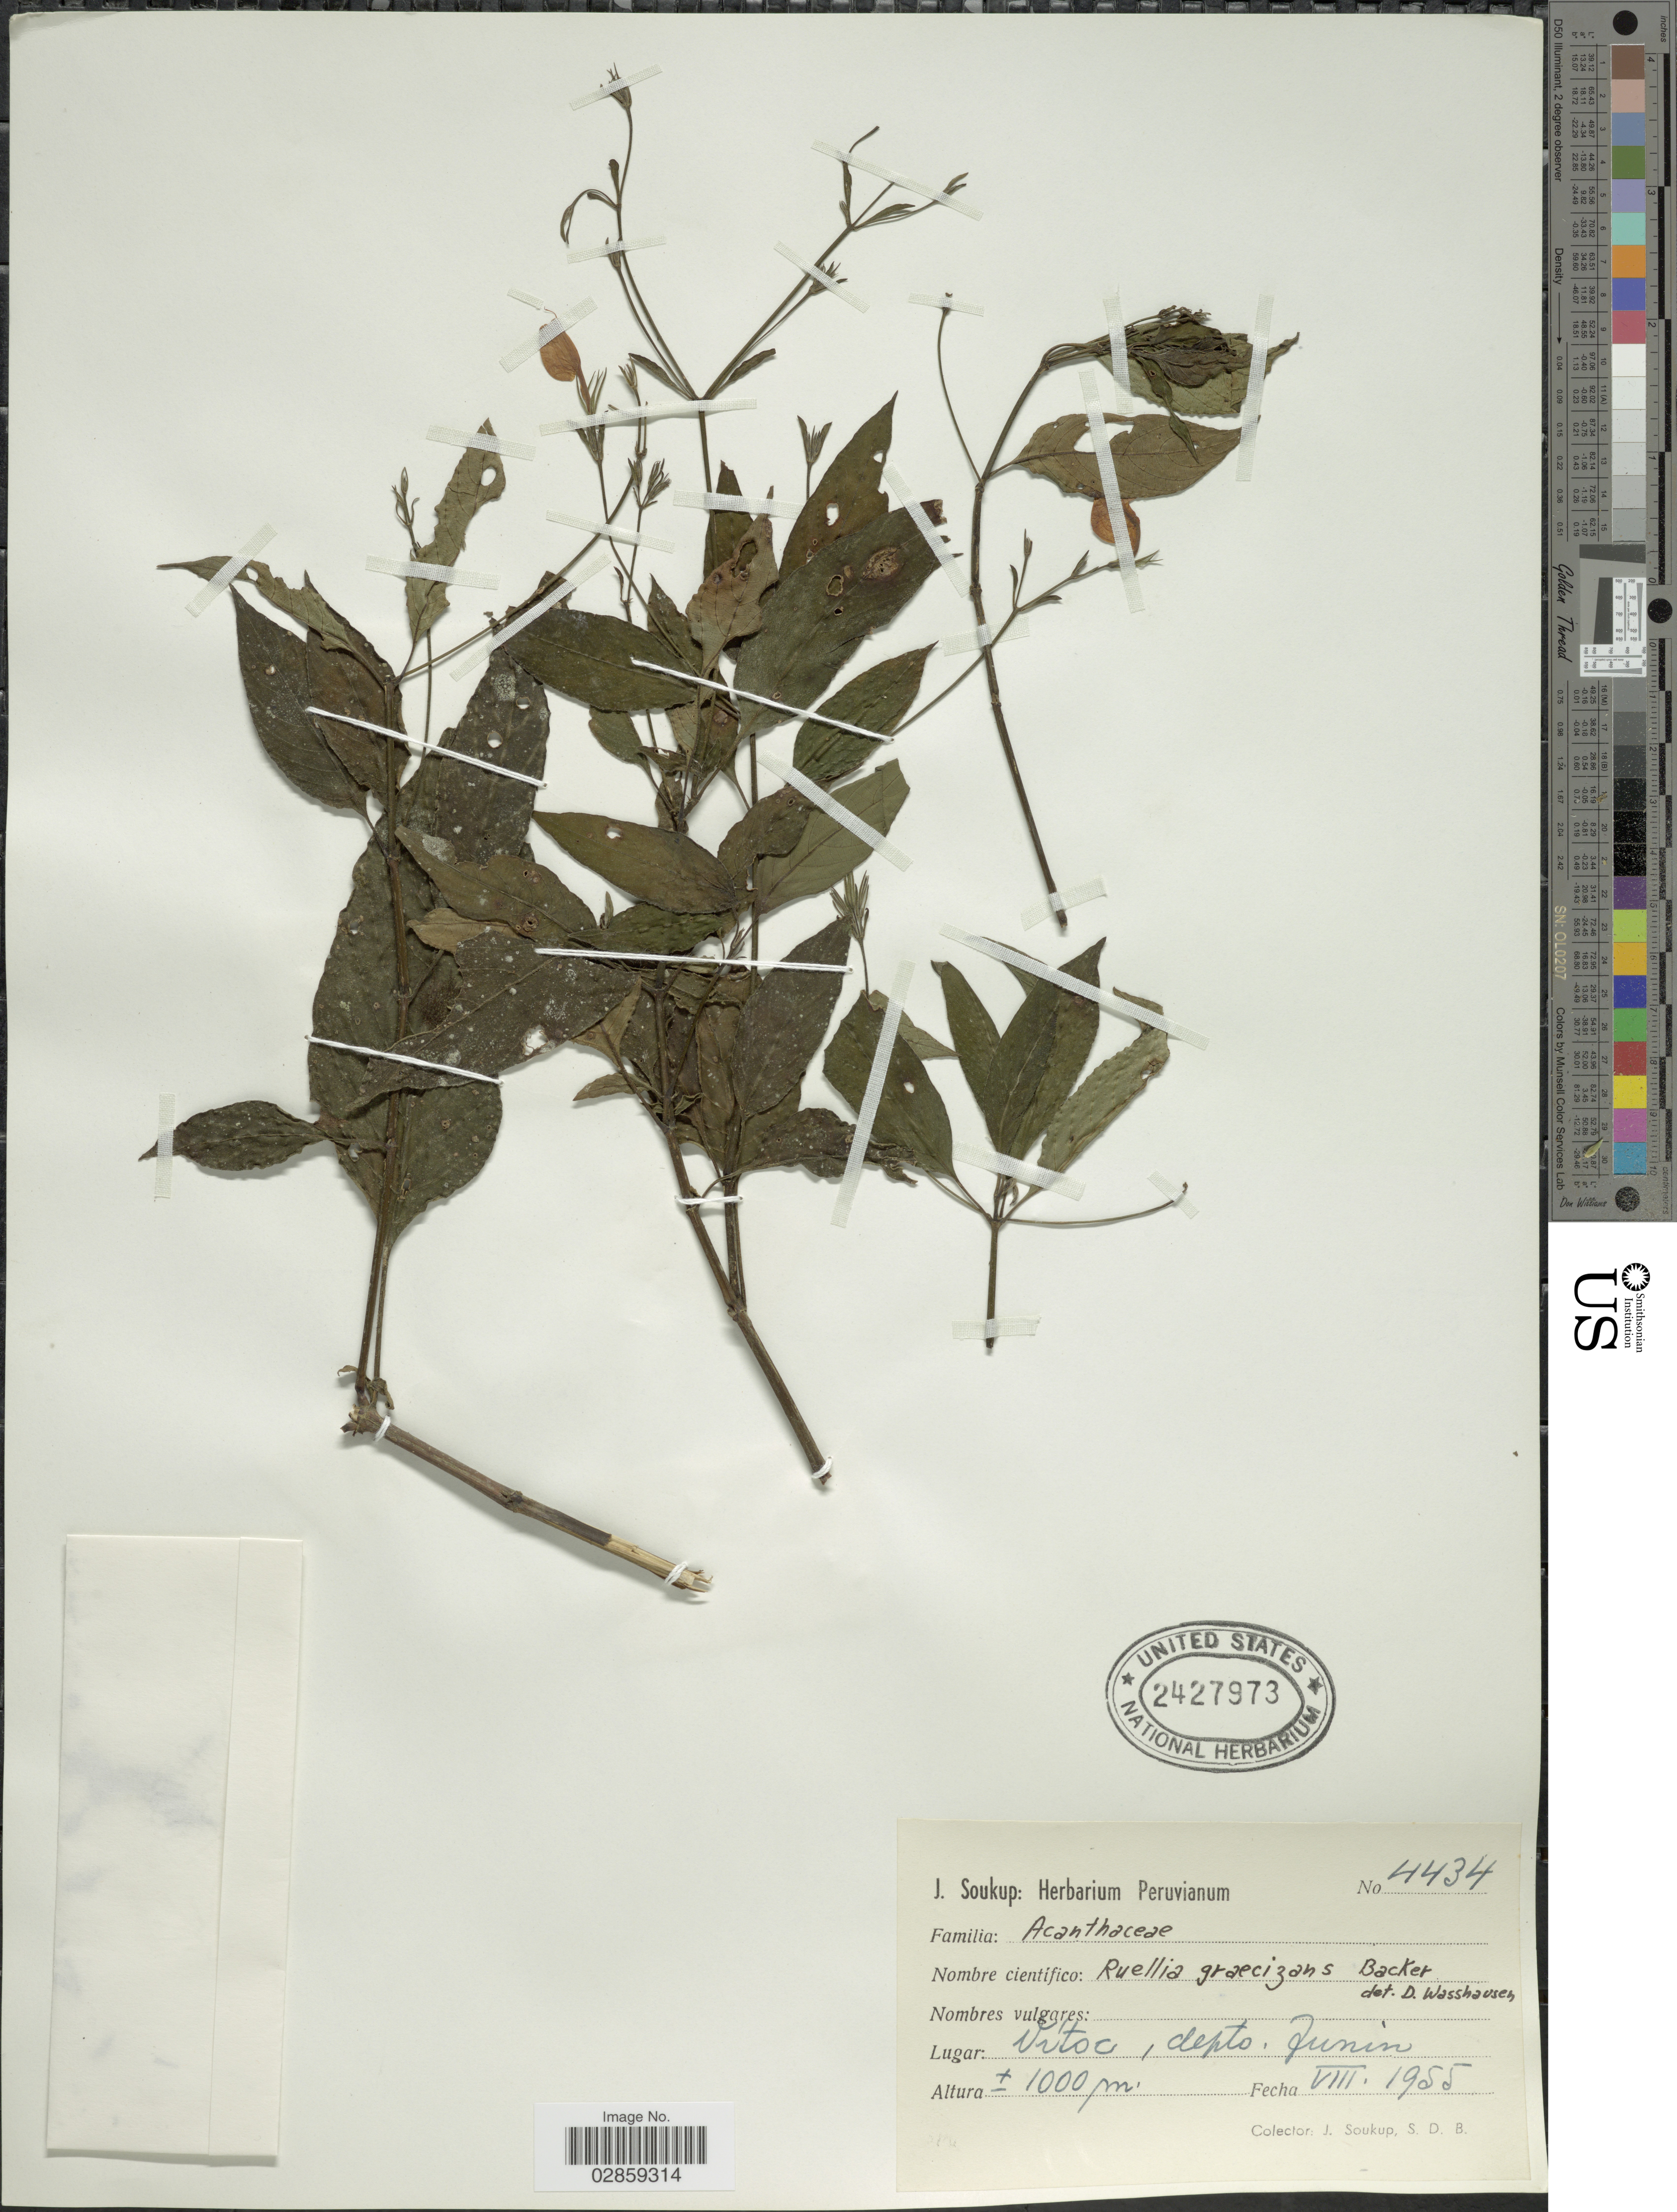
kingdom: Plantae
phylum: Tracheophyta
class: Magnoliopsida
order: Lamiales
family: Acanthaceae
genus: Ruellia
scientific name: Ruellia brevifolia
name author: (Pohl) C. Ezcurra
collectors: J. Soukup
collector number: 4434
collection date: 1955-08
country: Peru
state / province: Junín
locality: Vitoc, depto Junin.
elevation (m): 1000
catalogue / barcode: US 2427973